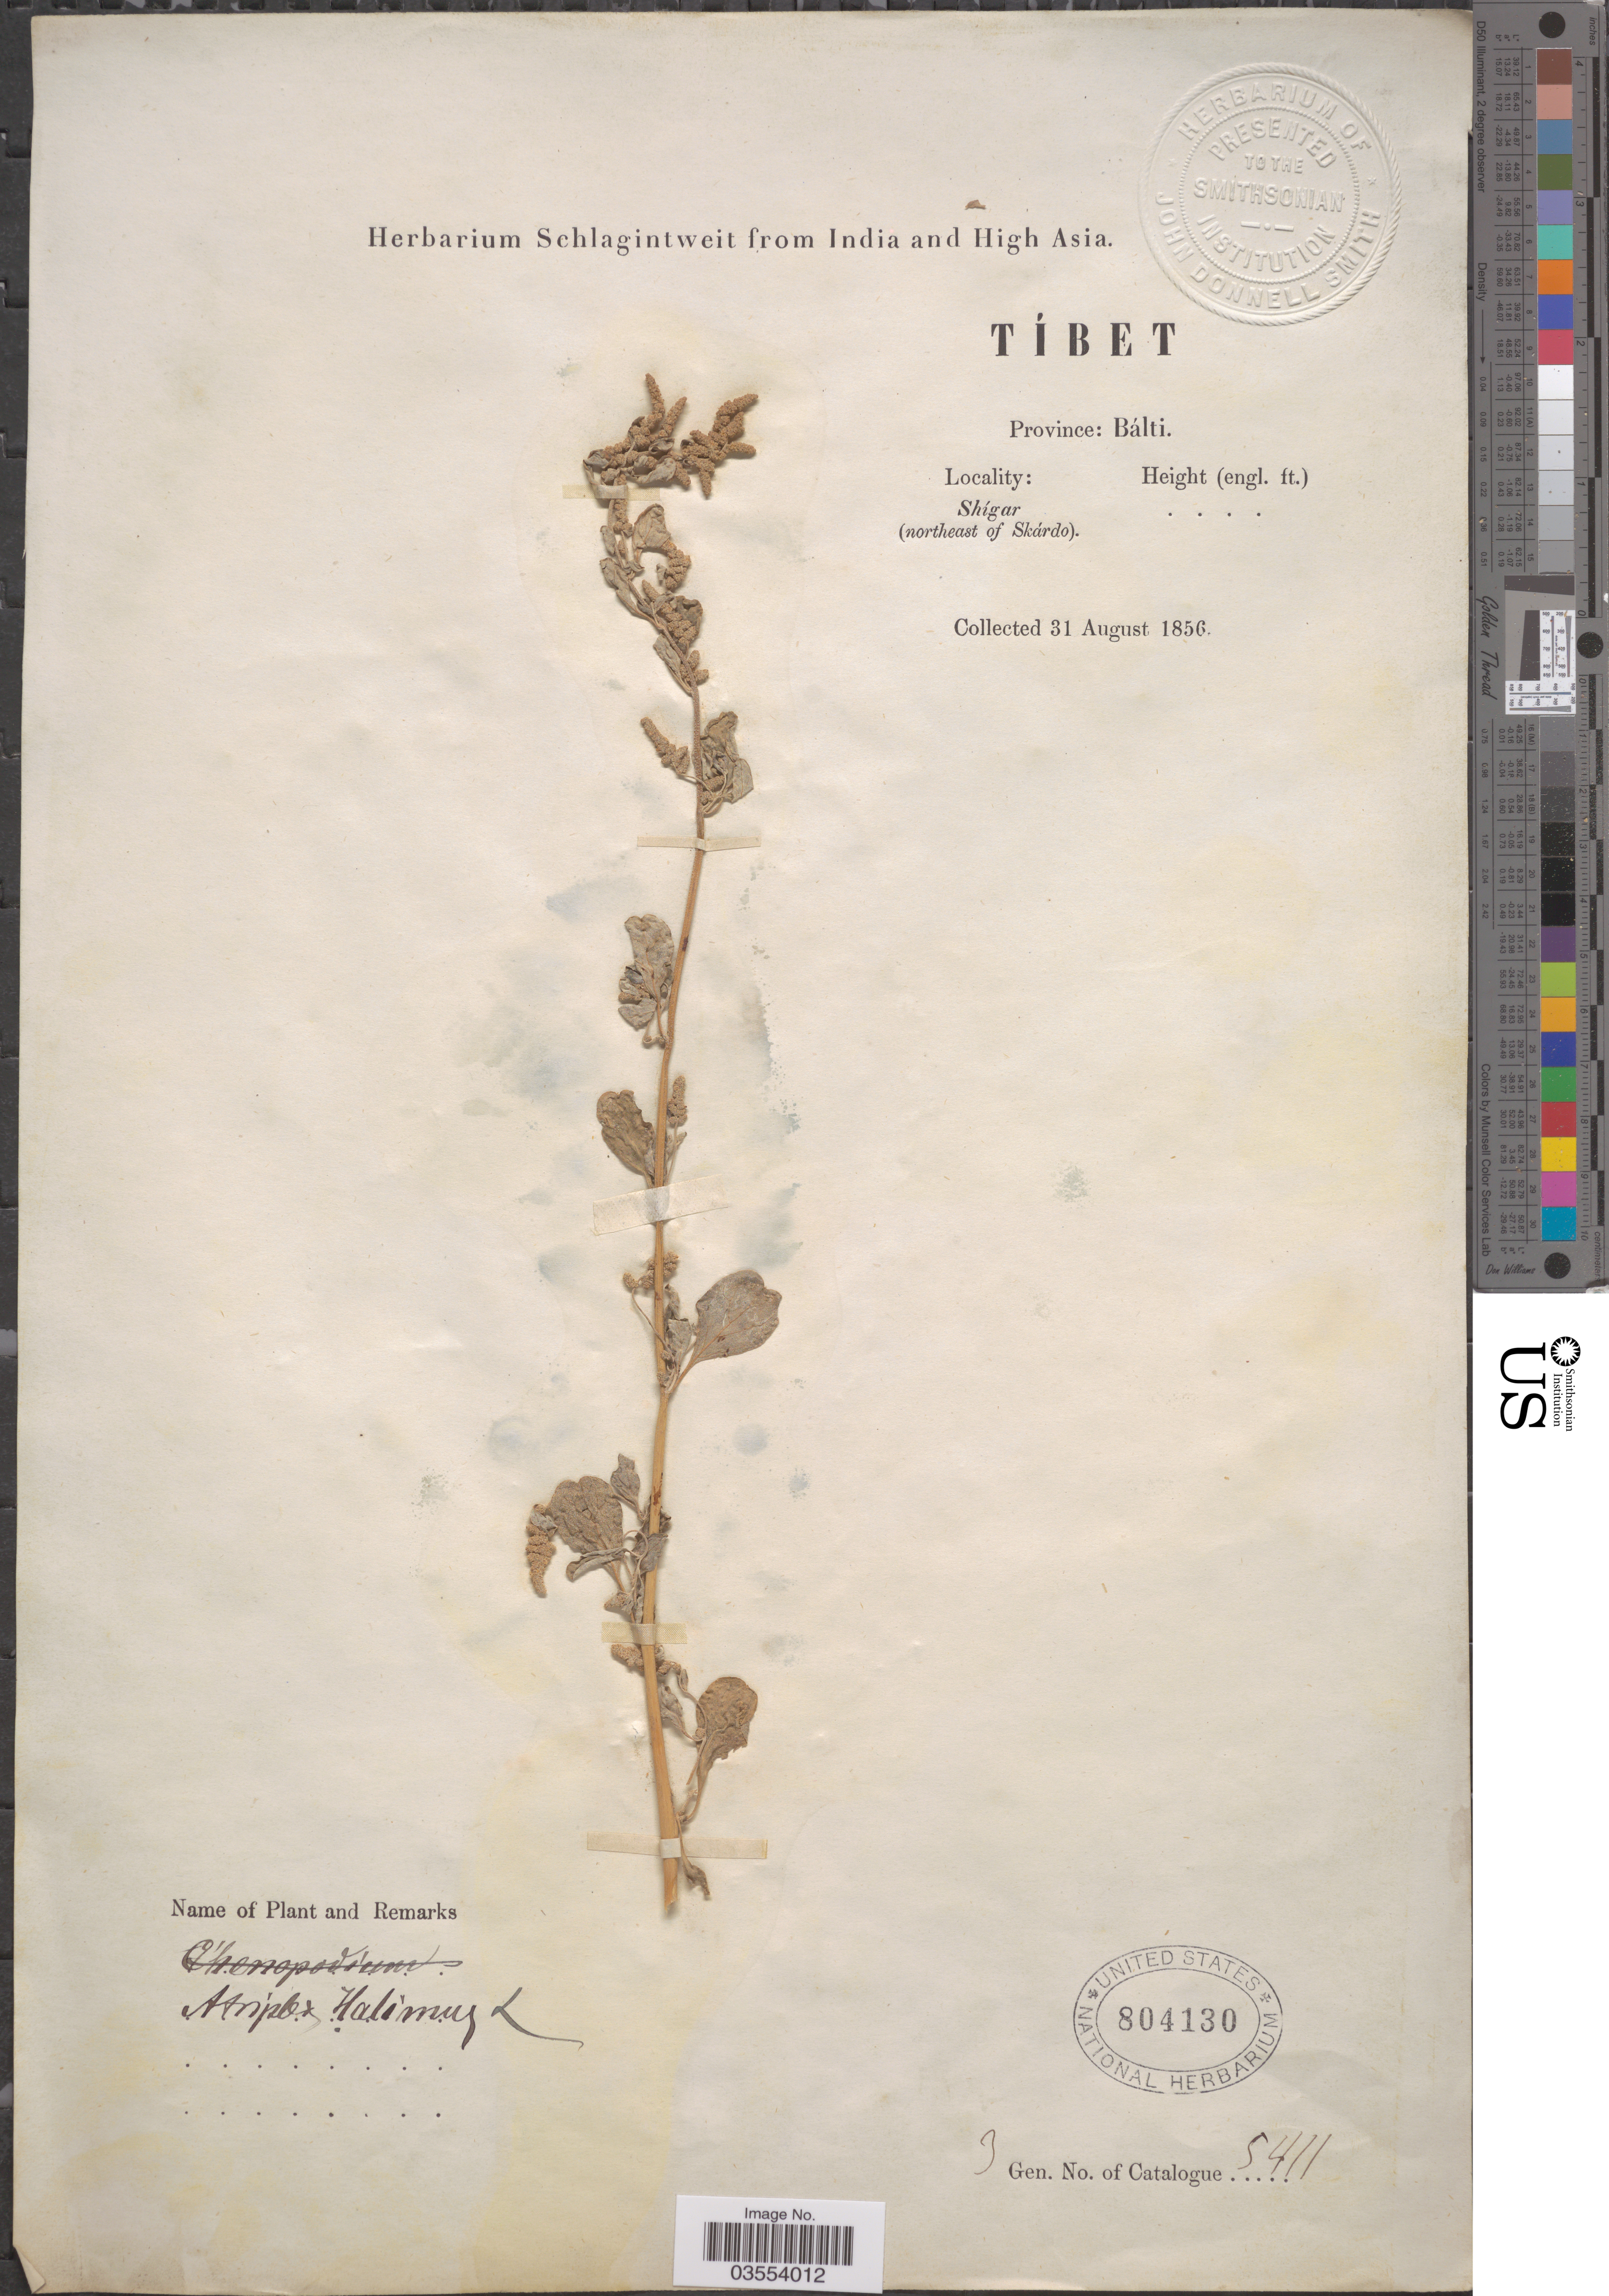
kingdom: Plantae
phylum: Tracheophyta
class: Magnoliopsida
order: Caryophyllales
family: Amaranthaceae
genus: Atriplex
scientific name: Atriplex halimus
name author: L.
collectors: ex herb. Schlagintweit from India and High Asia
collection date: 1856-08-31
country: China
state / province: Xizang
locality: Tíbet. Province: Bálti. Shígar (northeast of Skárdo).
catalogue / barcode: US 804130